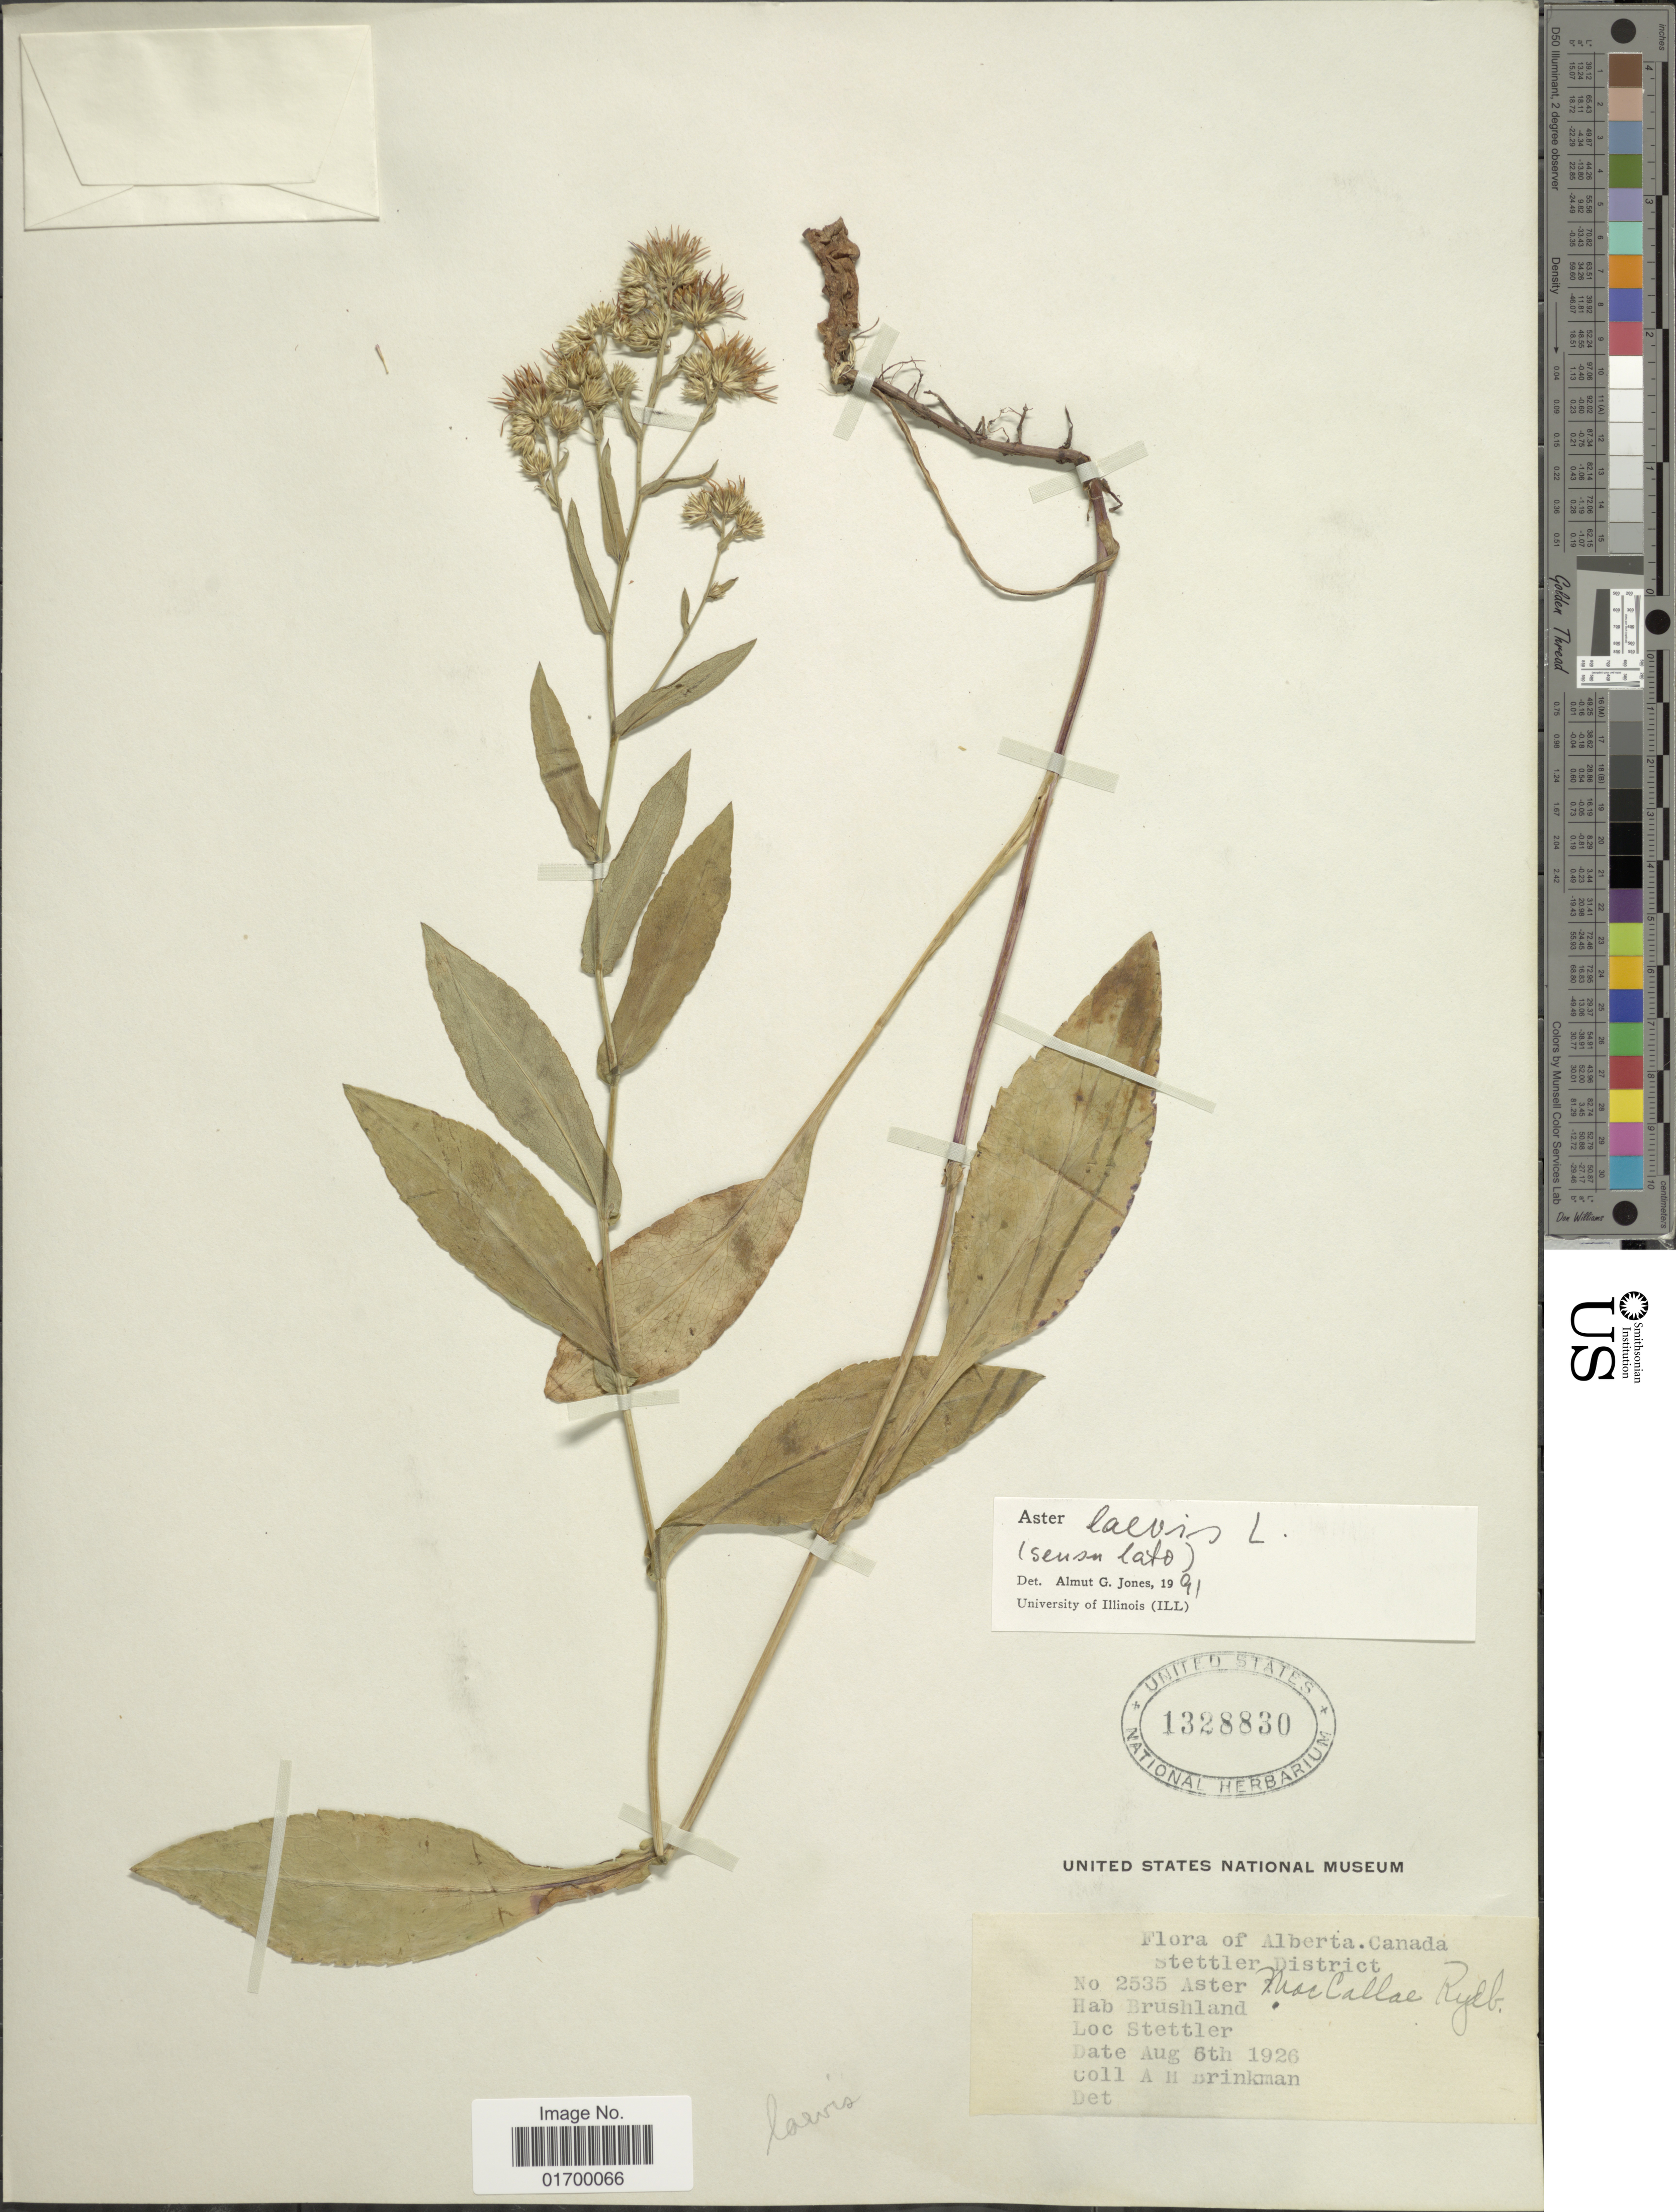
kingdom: Plantae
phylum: Tracheophyta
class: Magnoliopsida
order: Asterales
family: Asteraceae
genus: Symphyotrichum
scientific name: Symphyotrichum laeve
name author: (L.) Á. Löve & D. Löve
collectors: A. Brinkman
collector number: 2535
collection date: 1926-08-06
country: Canada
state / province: Alberta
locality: Stettler District, Stettler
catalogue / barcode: US 1328830